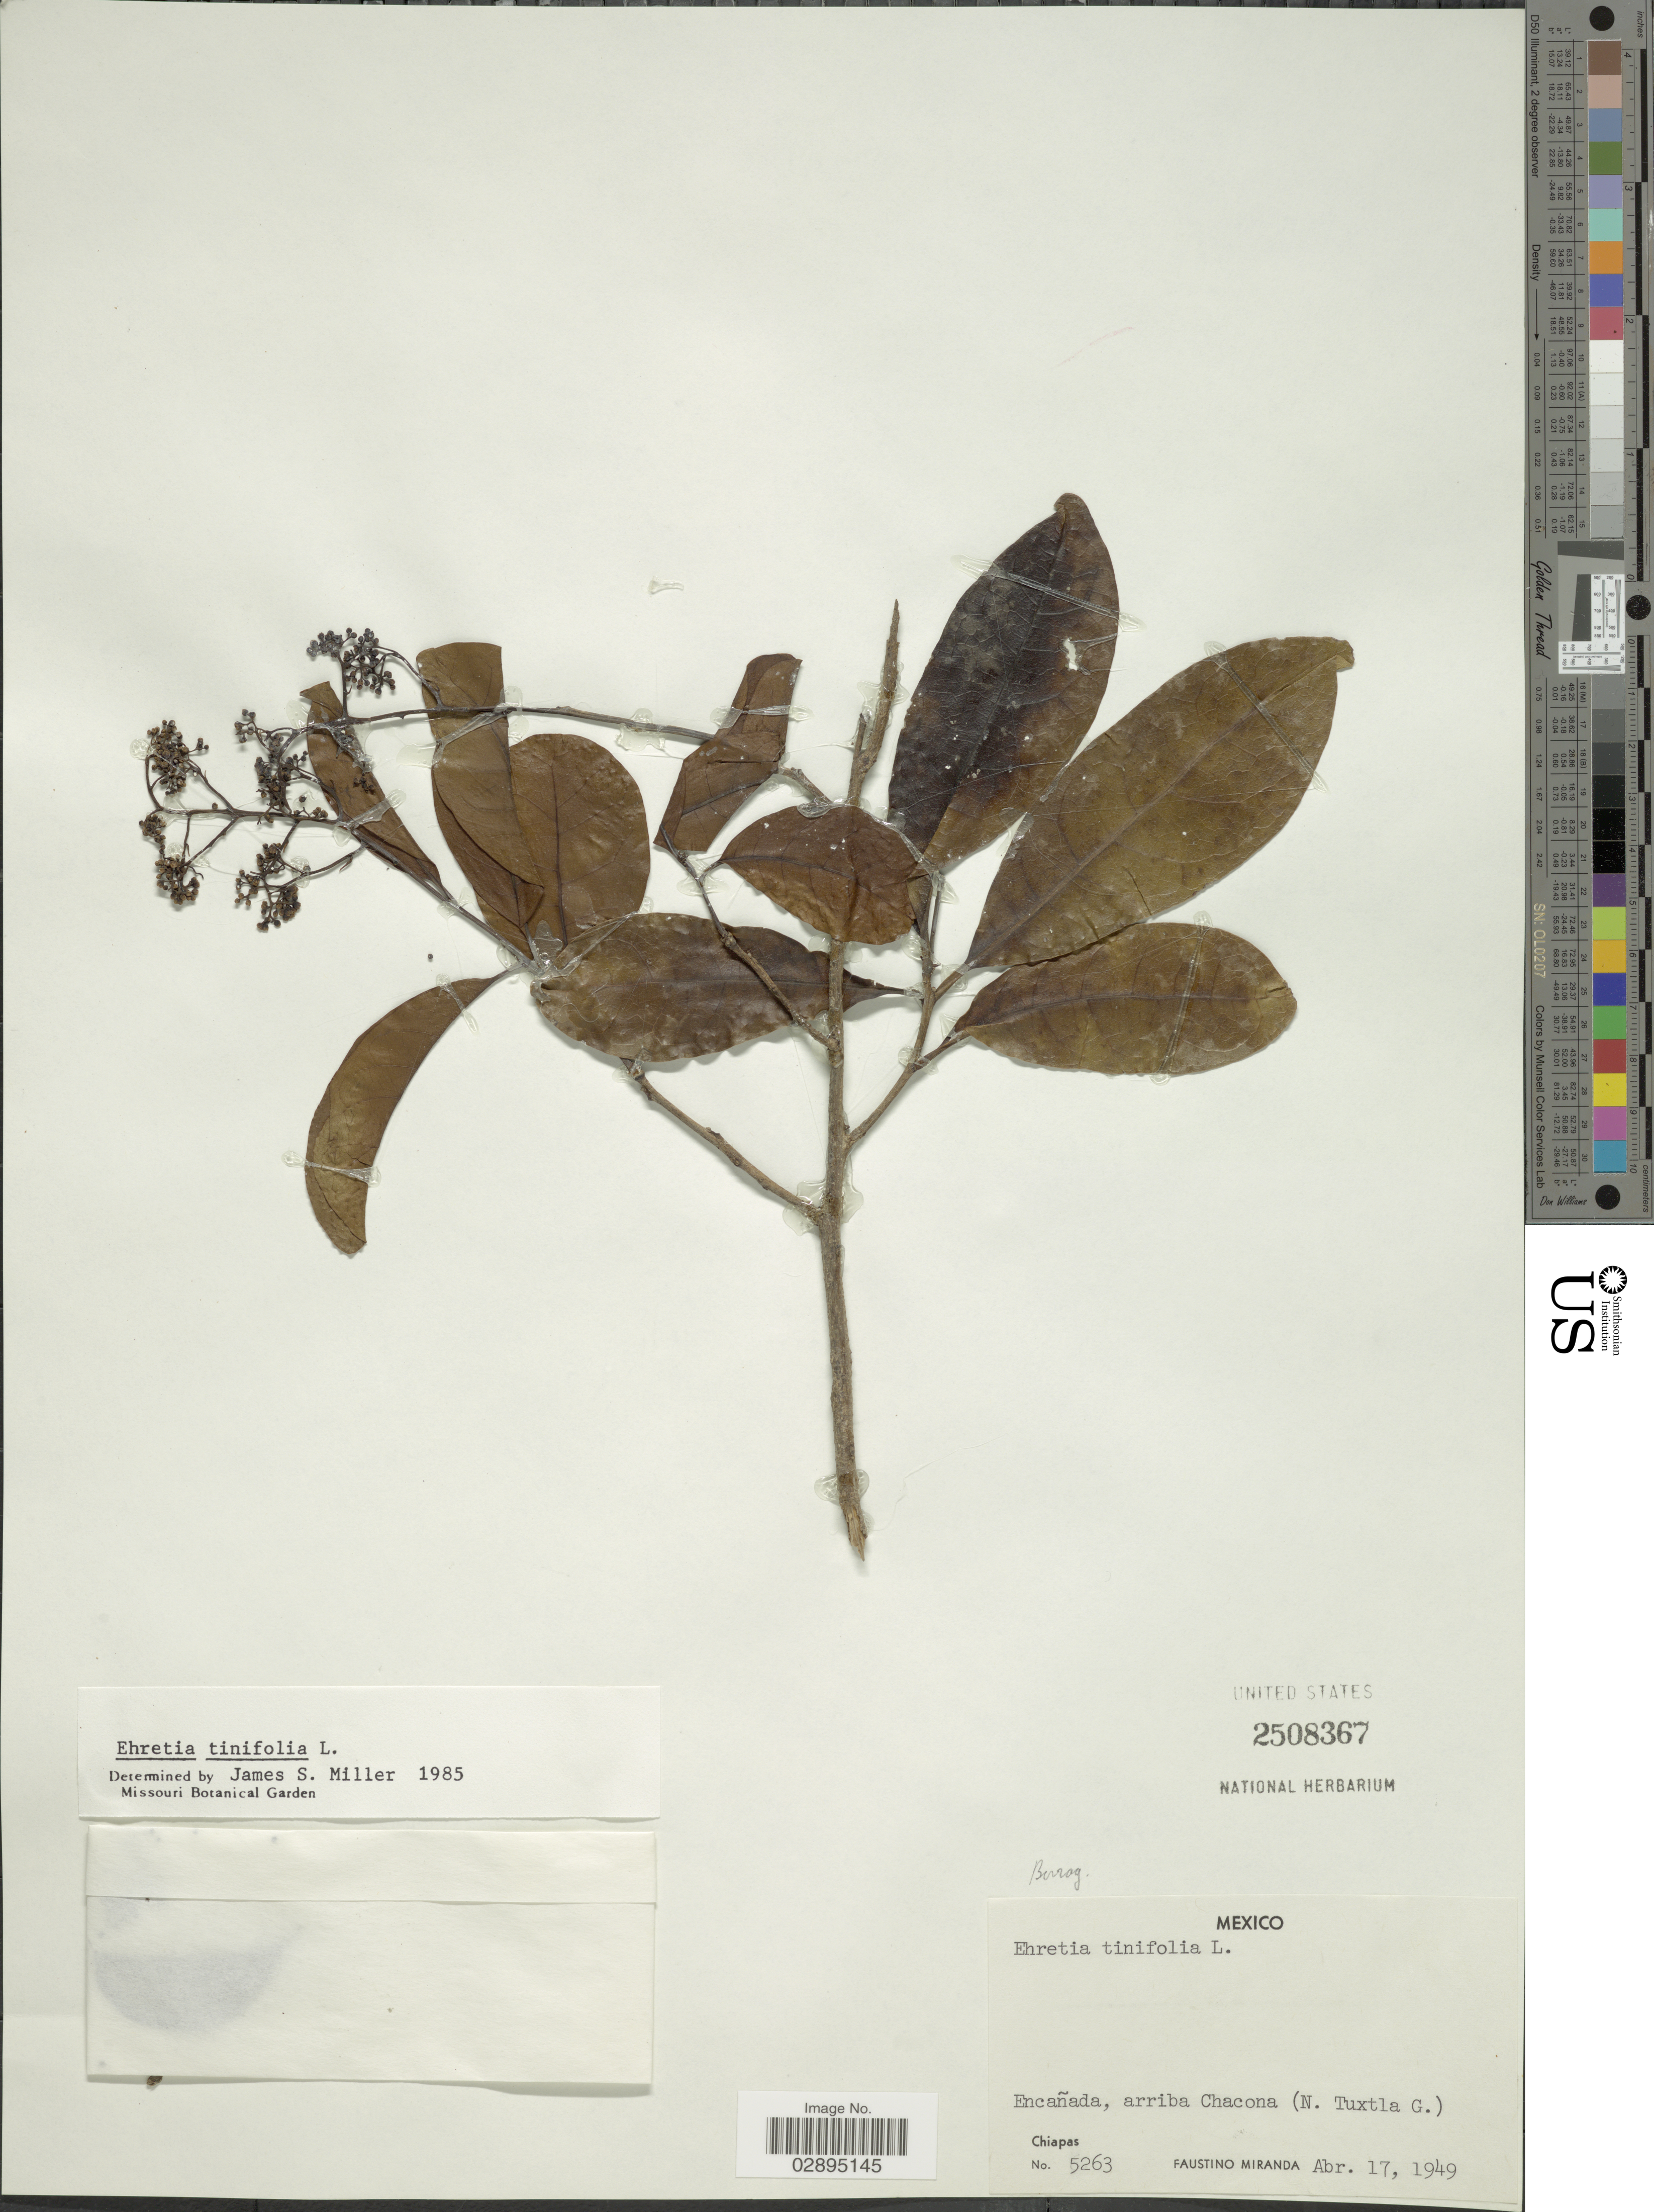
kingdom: Plantae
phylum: Tracheophyta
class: Magnoliopsida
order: Boraginales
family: Ehretiaceae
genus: Ehretia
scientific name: Ehretia tinifolia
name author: L.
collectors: F. Miranda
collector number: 5263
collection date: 1949-04-17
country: Mexico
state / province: Chiapas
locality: Encañada, arriba Chacona (N. Tuxtla G.).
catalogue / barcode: US 2508367